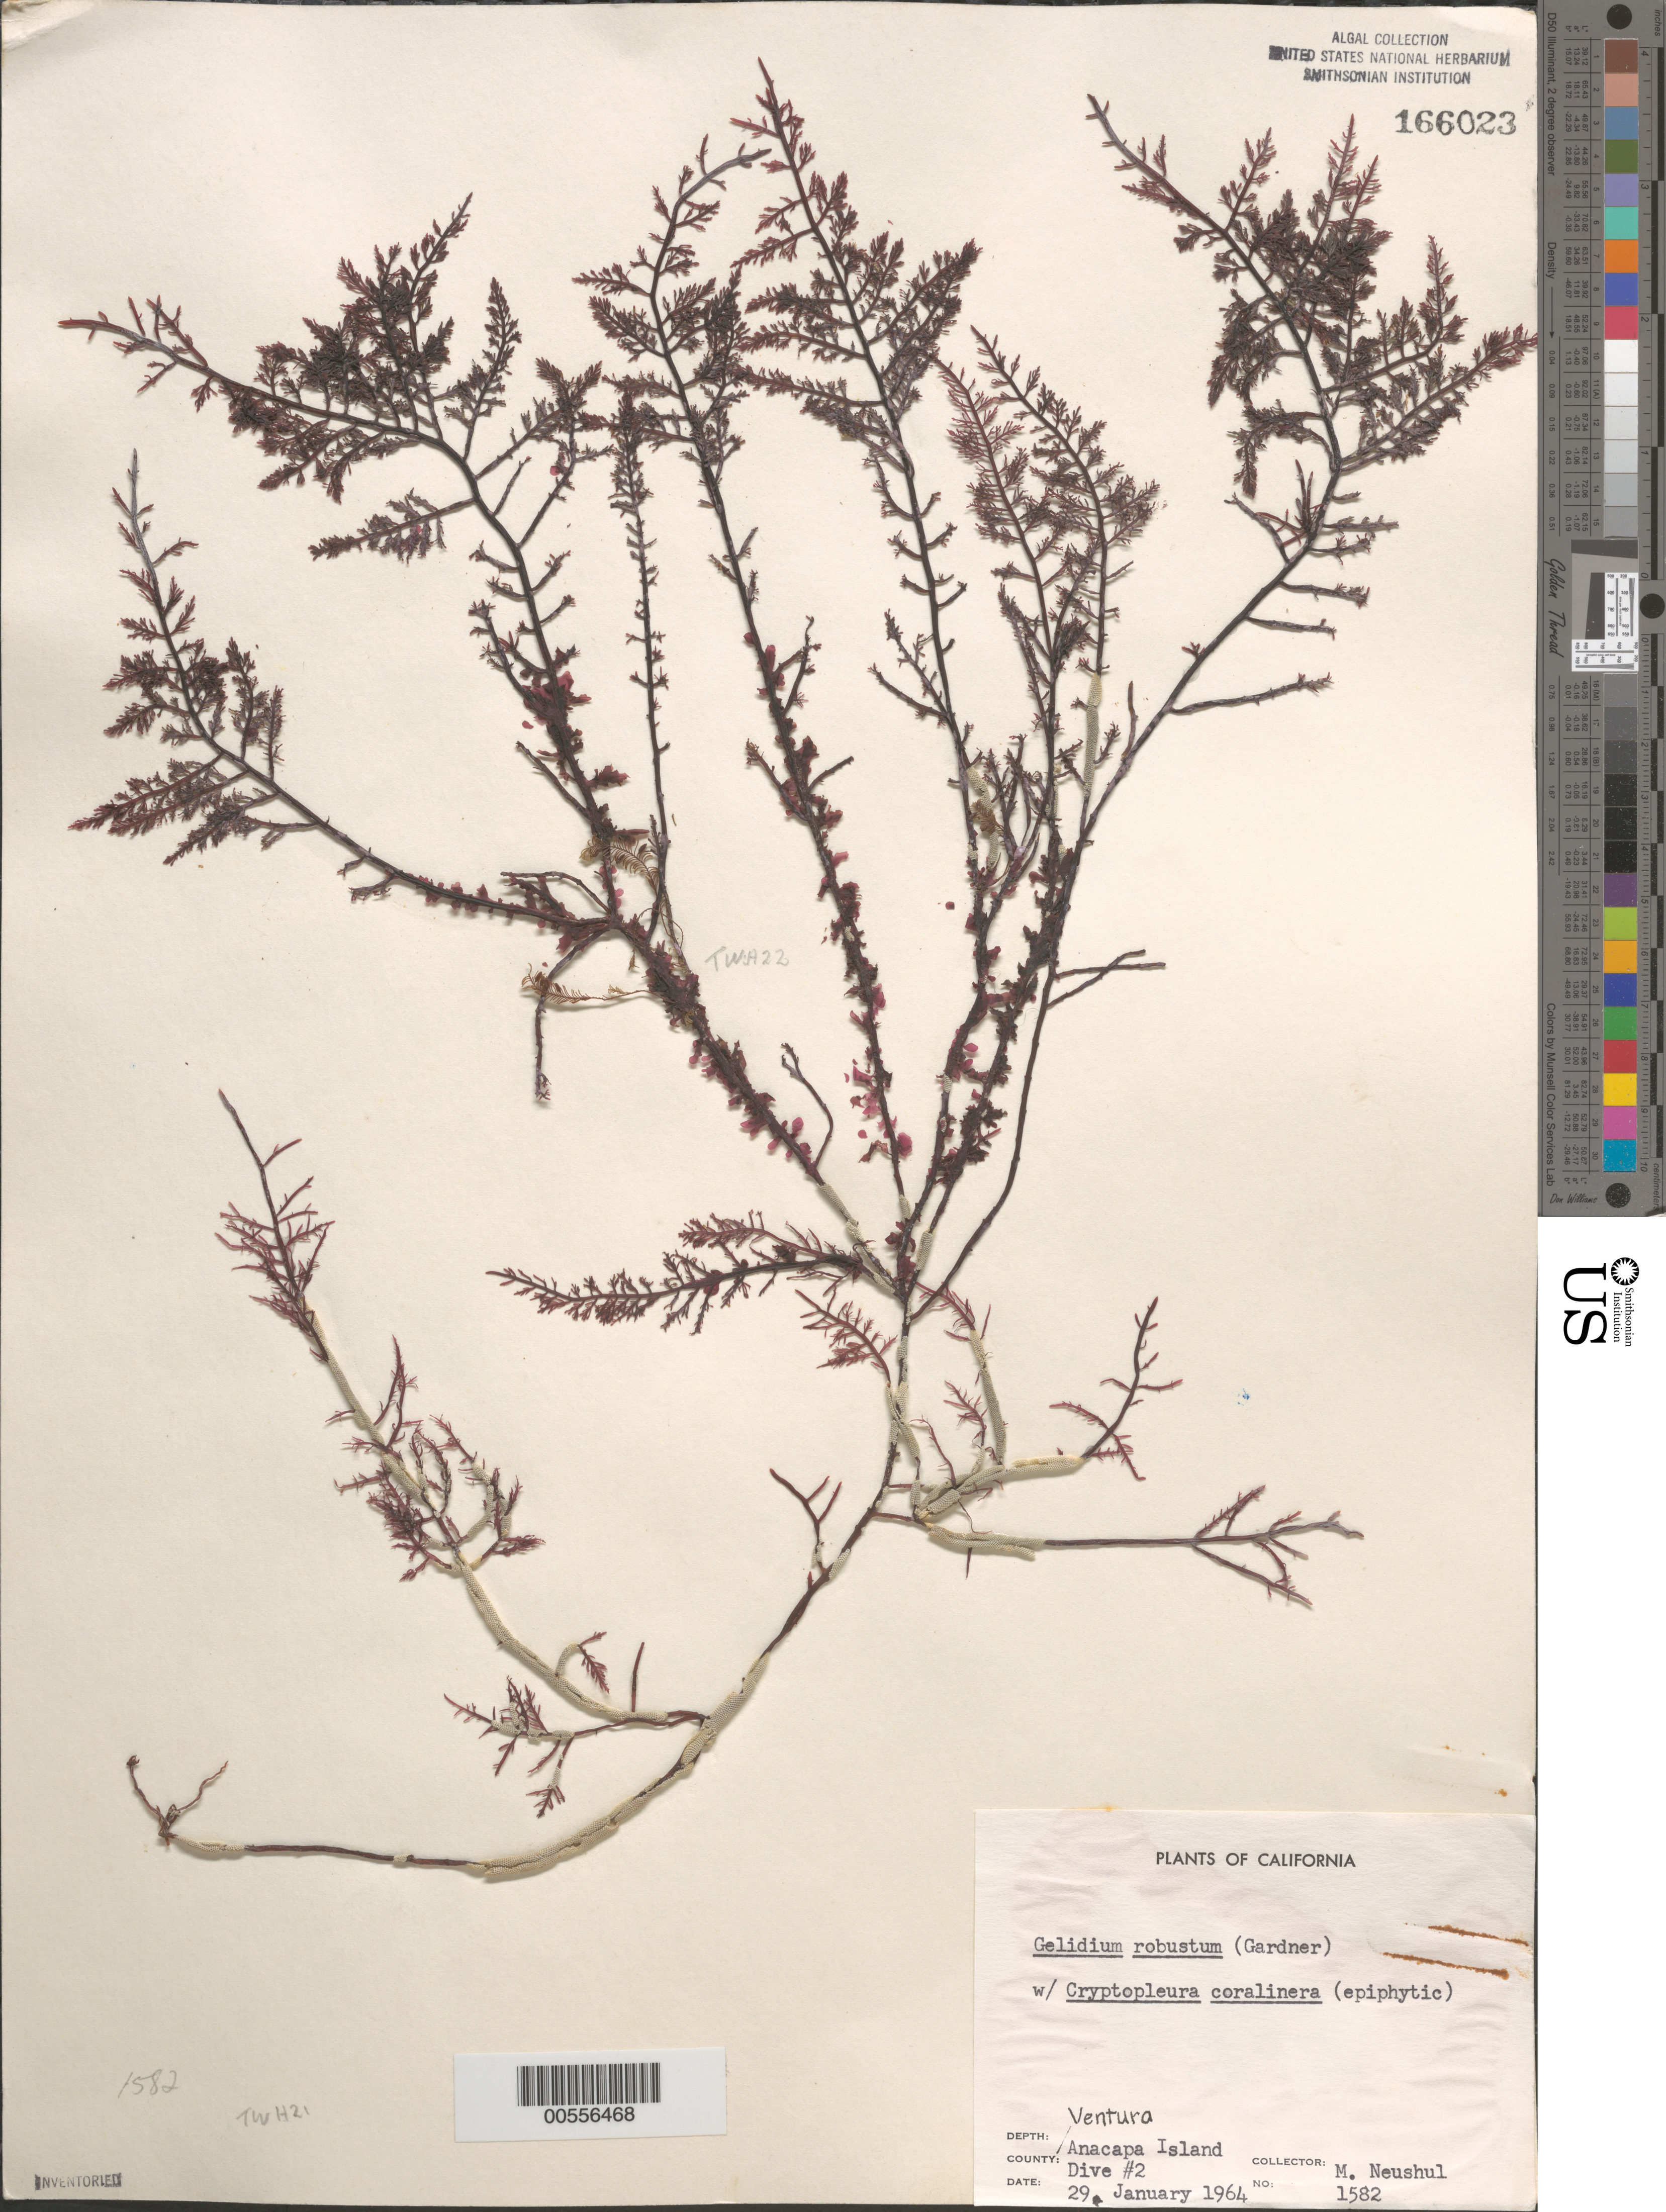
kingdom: Plantae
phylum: Rhodophyta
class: Florideophyceae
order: Gelidiales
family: Gelidiaceae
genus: Gelidium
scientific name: Gelidium robustum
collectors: M. Neushul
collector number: Neushul 1582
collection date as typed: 29 Jan 1964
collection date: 1964-01-29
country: United States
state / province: California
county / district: Ventura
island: Anacapa Island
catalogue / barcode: US 166023